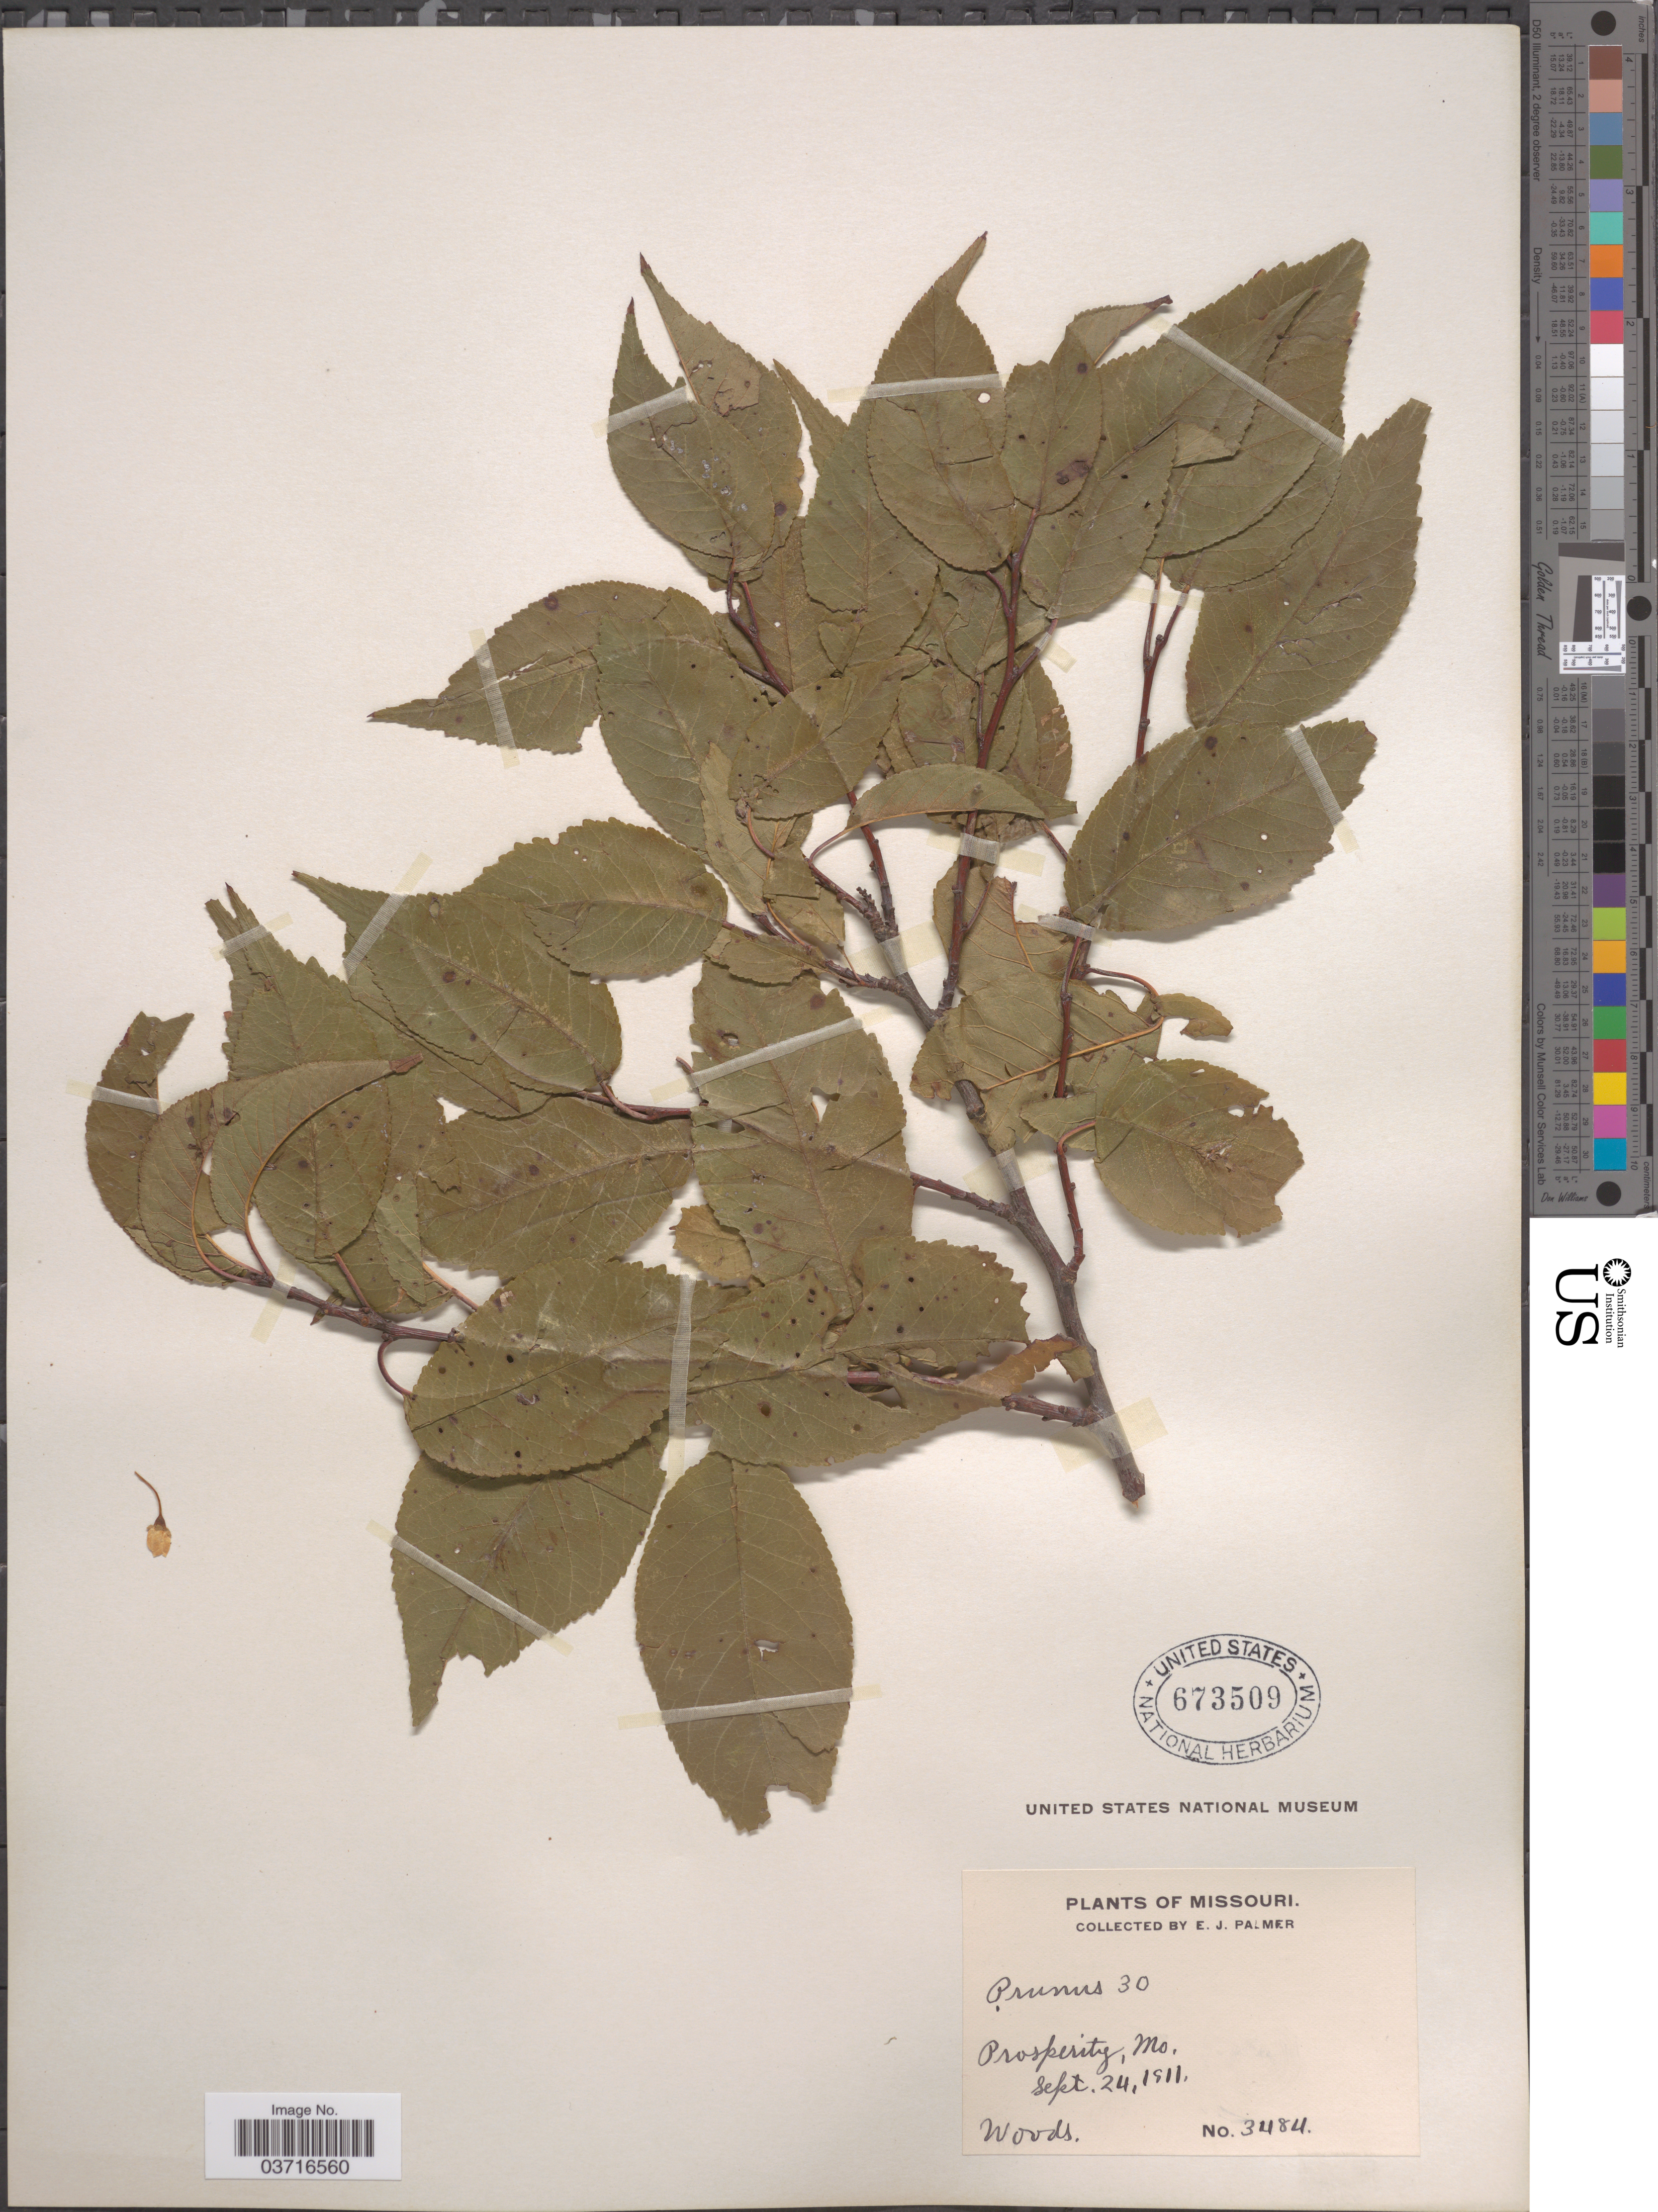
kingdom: Plantae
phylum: Tracheophyta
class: Magnoliopsida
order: Rosales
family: Rosaceae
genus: Prunus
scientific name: Prunus sp.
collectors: E. J. Palmer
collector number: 3484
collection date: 1911-09-24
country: United States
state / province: Missouri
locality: Prosperity.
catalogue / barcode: US 673509